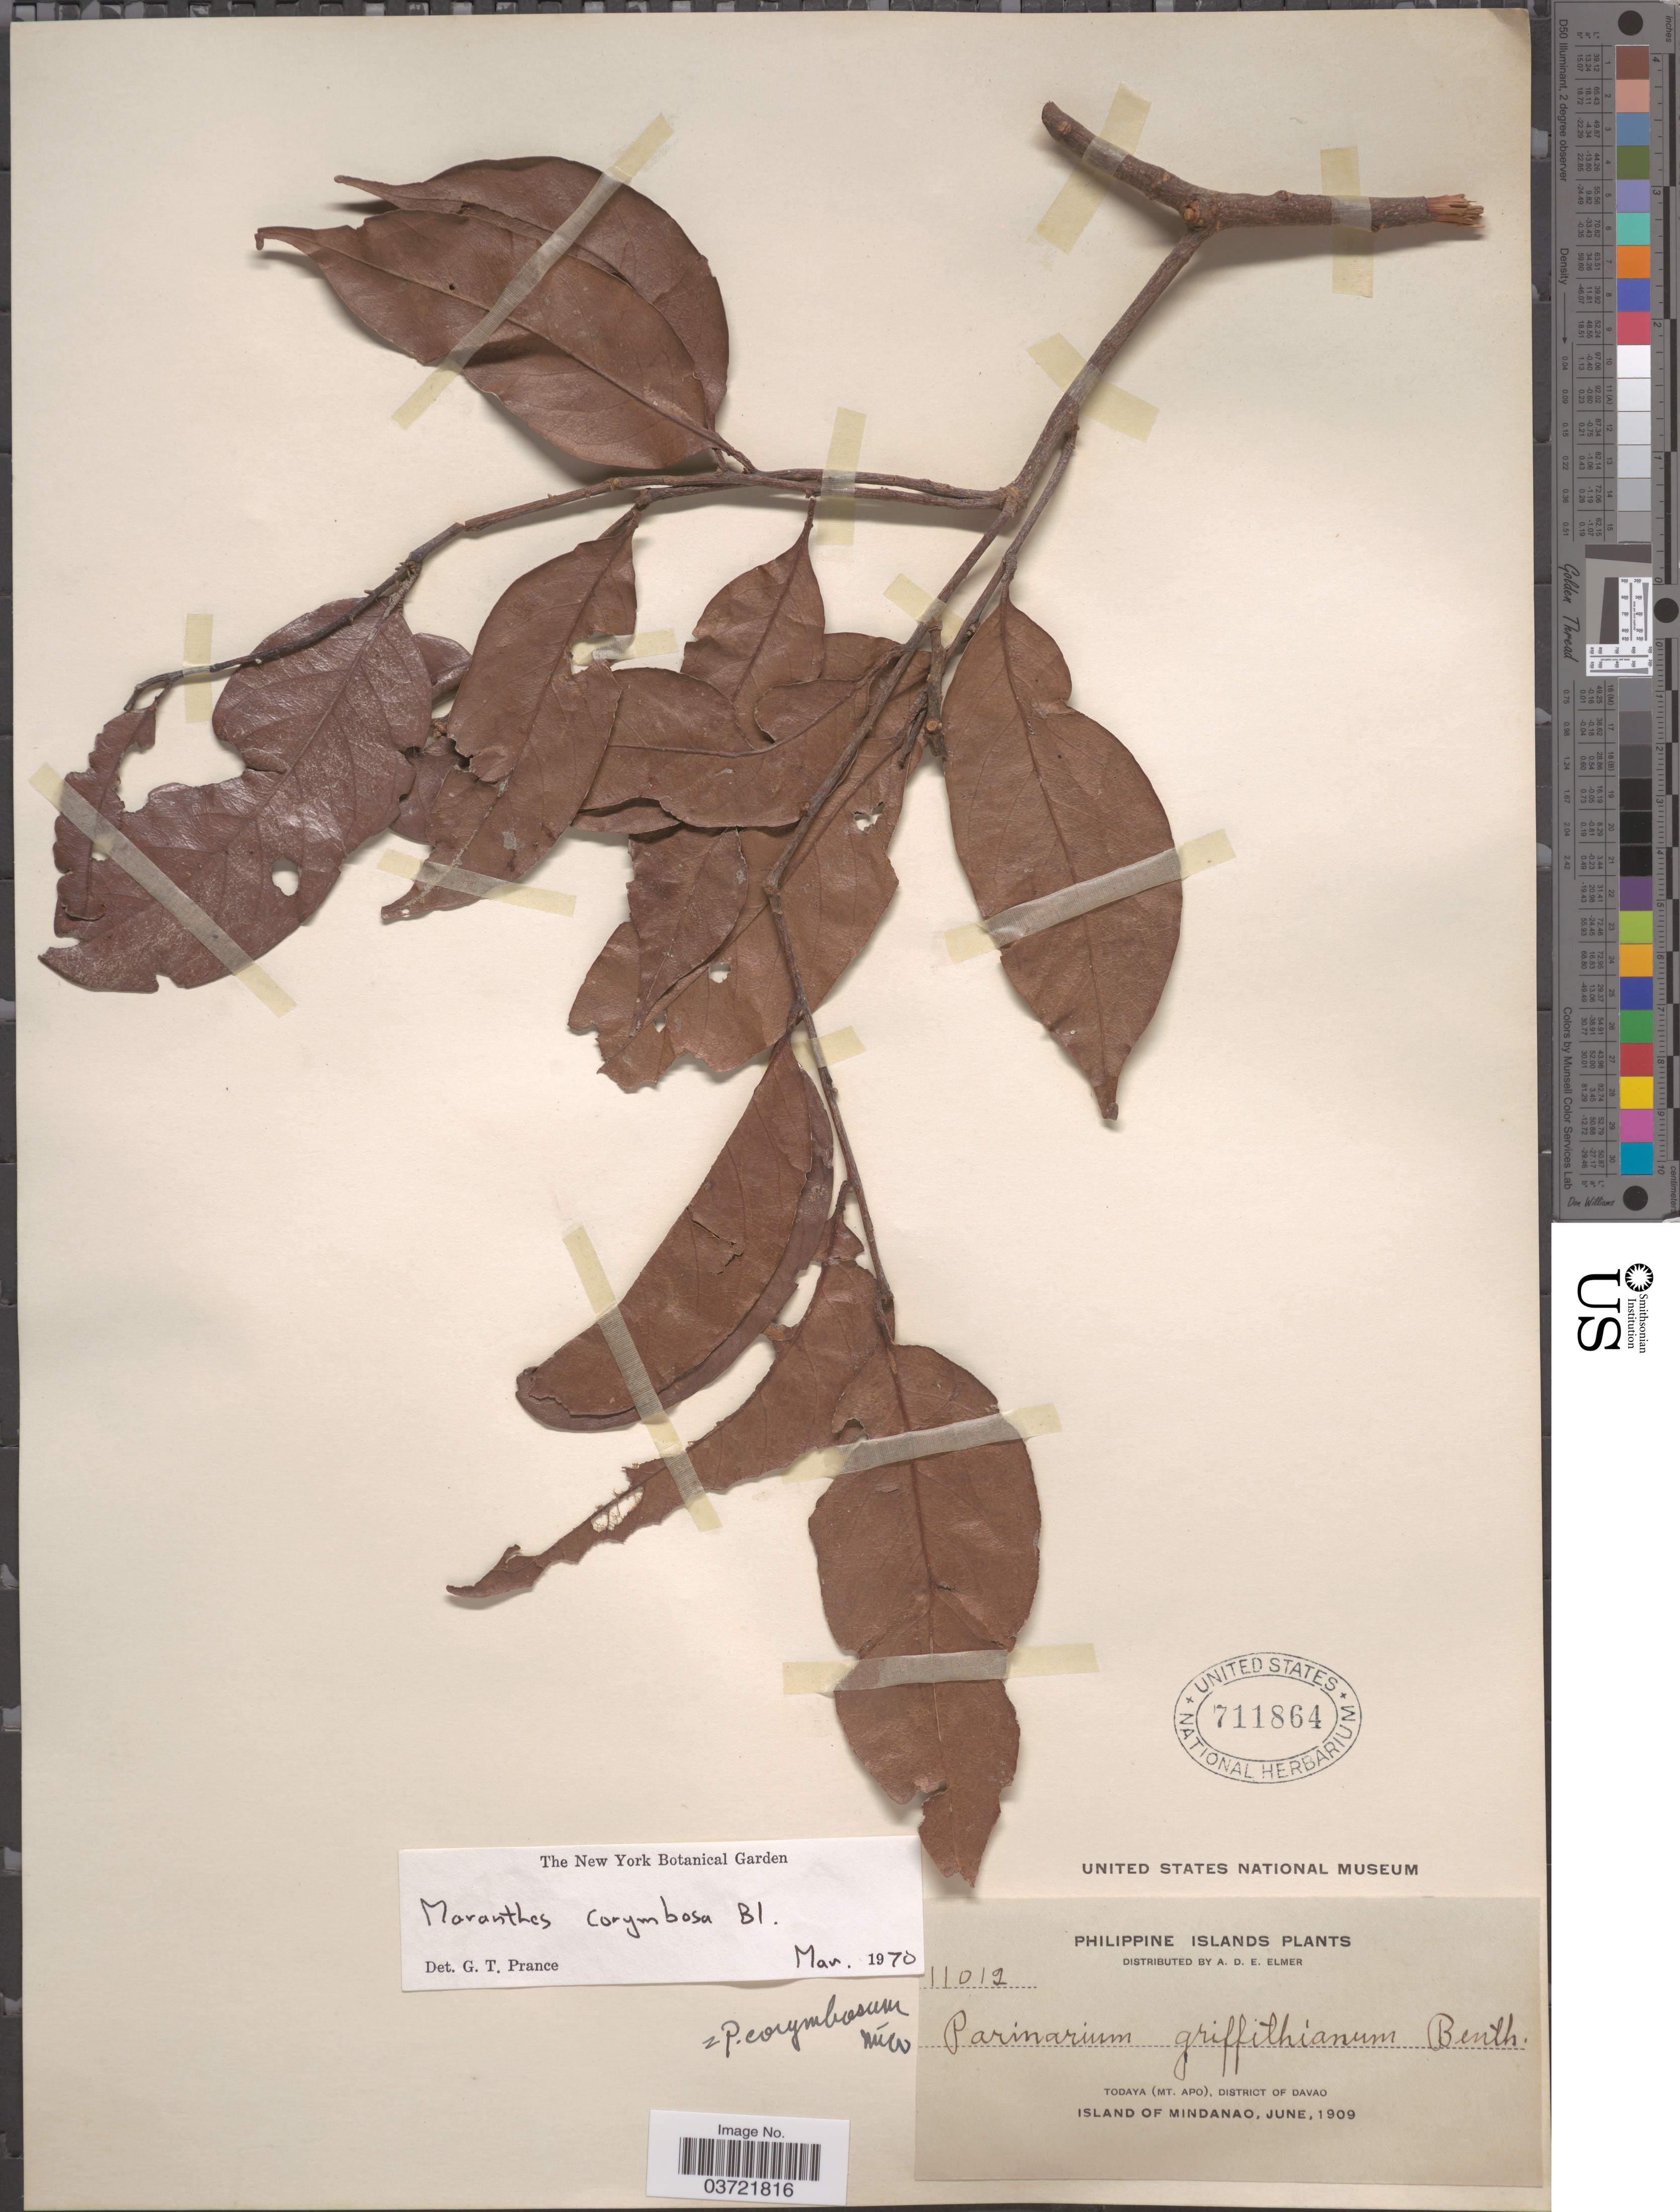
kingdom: Plantae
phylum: Tracheophyta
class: Magnoliopsida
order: Malpighiales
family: Chrysobalanaceae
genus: Maranthes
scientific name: Maranthes corymbosa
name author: Blume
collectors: A. D. E. Elmer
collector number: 11012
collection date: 1909-06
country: Philippines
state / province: Davao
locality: Todaya (Mt. Apo), District of Davao. Island of Mindanao.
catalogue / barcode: US 711864